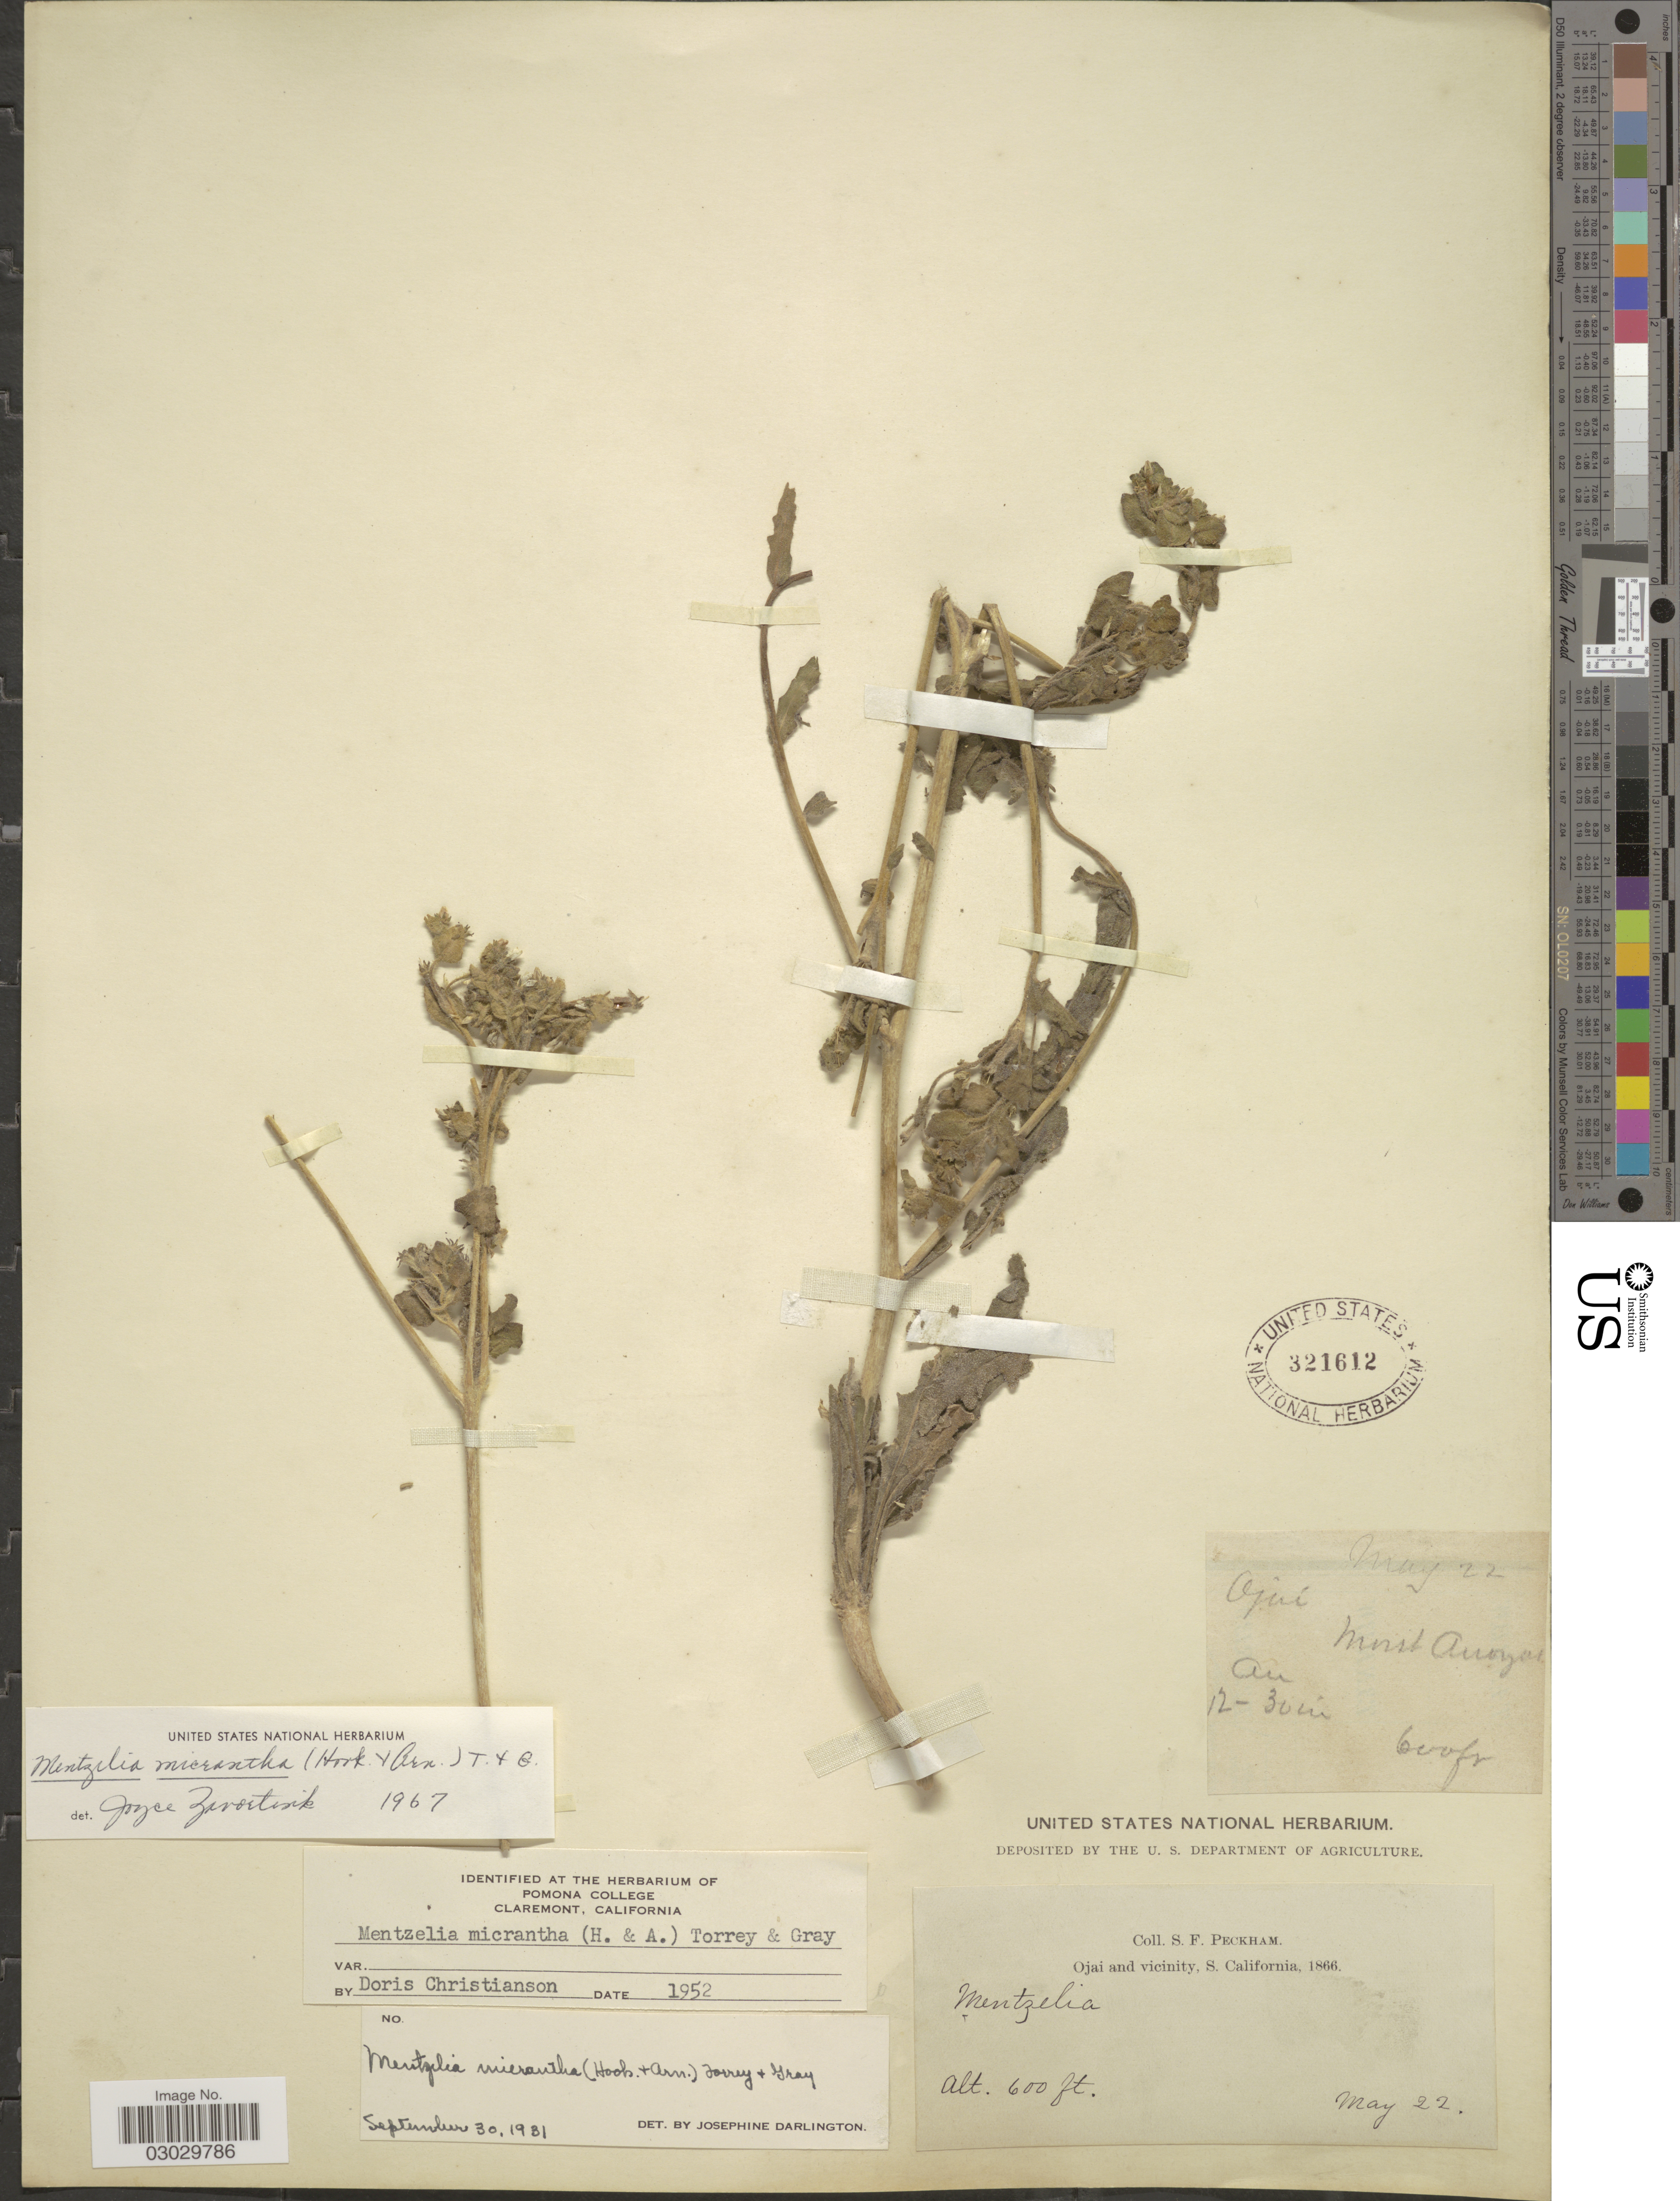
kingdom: Plantae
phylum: Tracheophyta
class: Magnoliopsida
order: Cornales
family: Loasaceae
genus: Mentzelia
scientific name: Mentzelia micrantha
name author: (Hook.) Torr. & A. Gray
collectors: S. Peckham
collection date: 1866-05-22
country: United States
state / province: California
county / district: Ventura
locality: Ojai and vicinity, S. California. Moist Arroyo.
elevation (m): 183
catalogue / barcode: US 321612